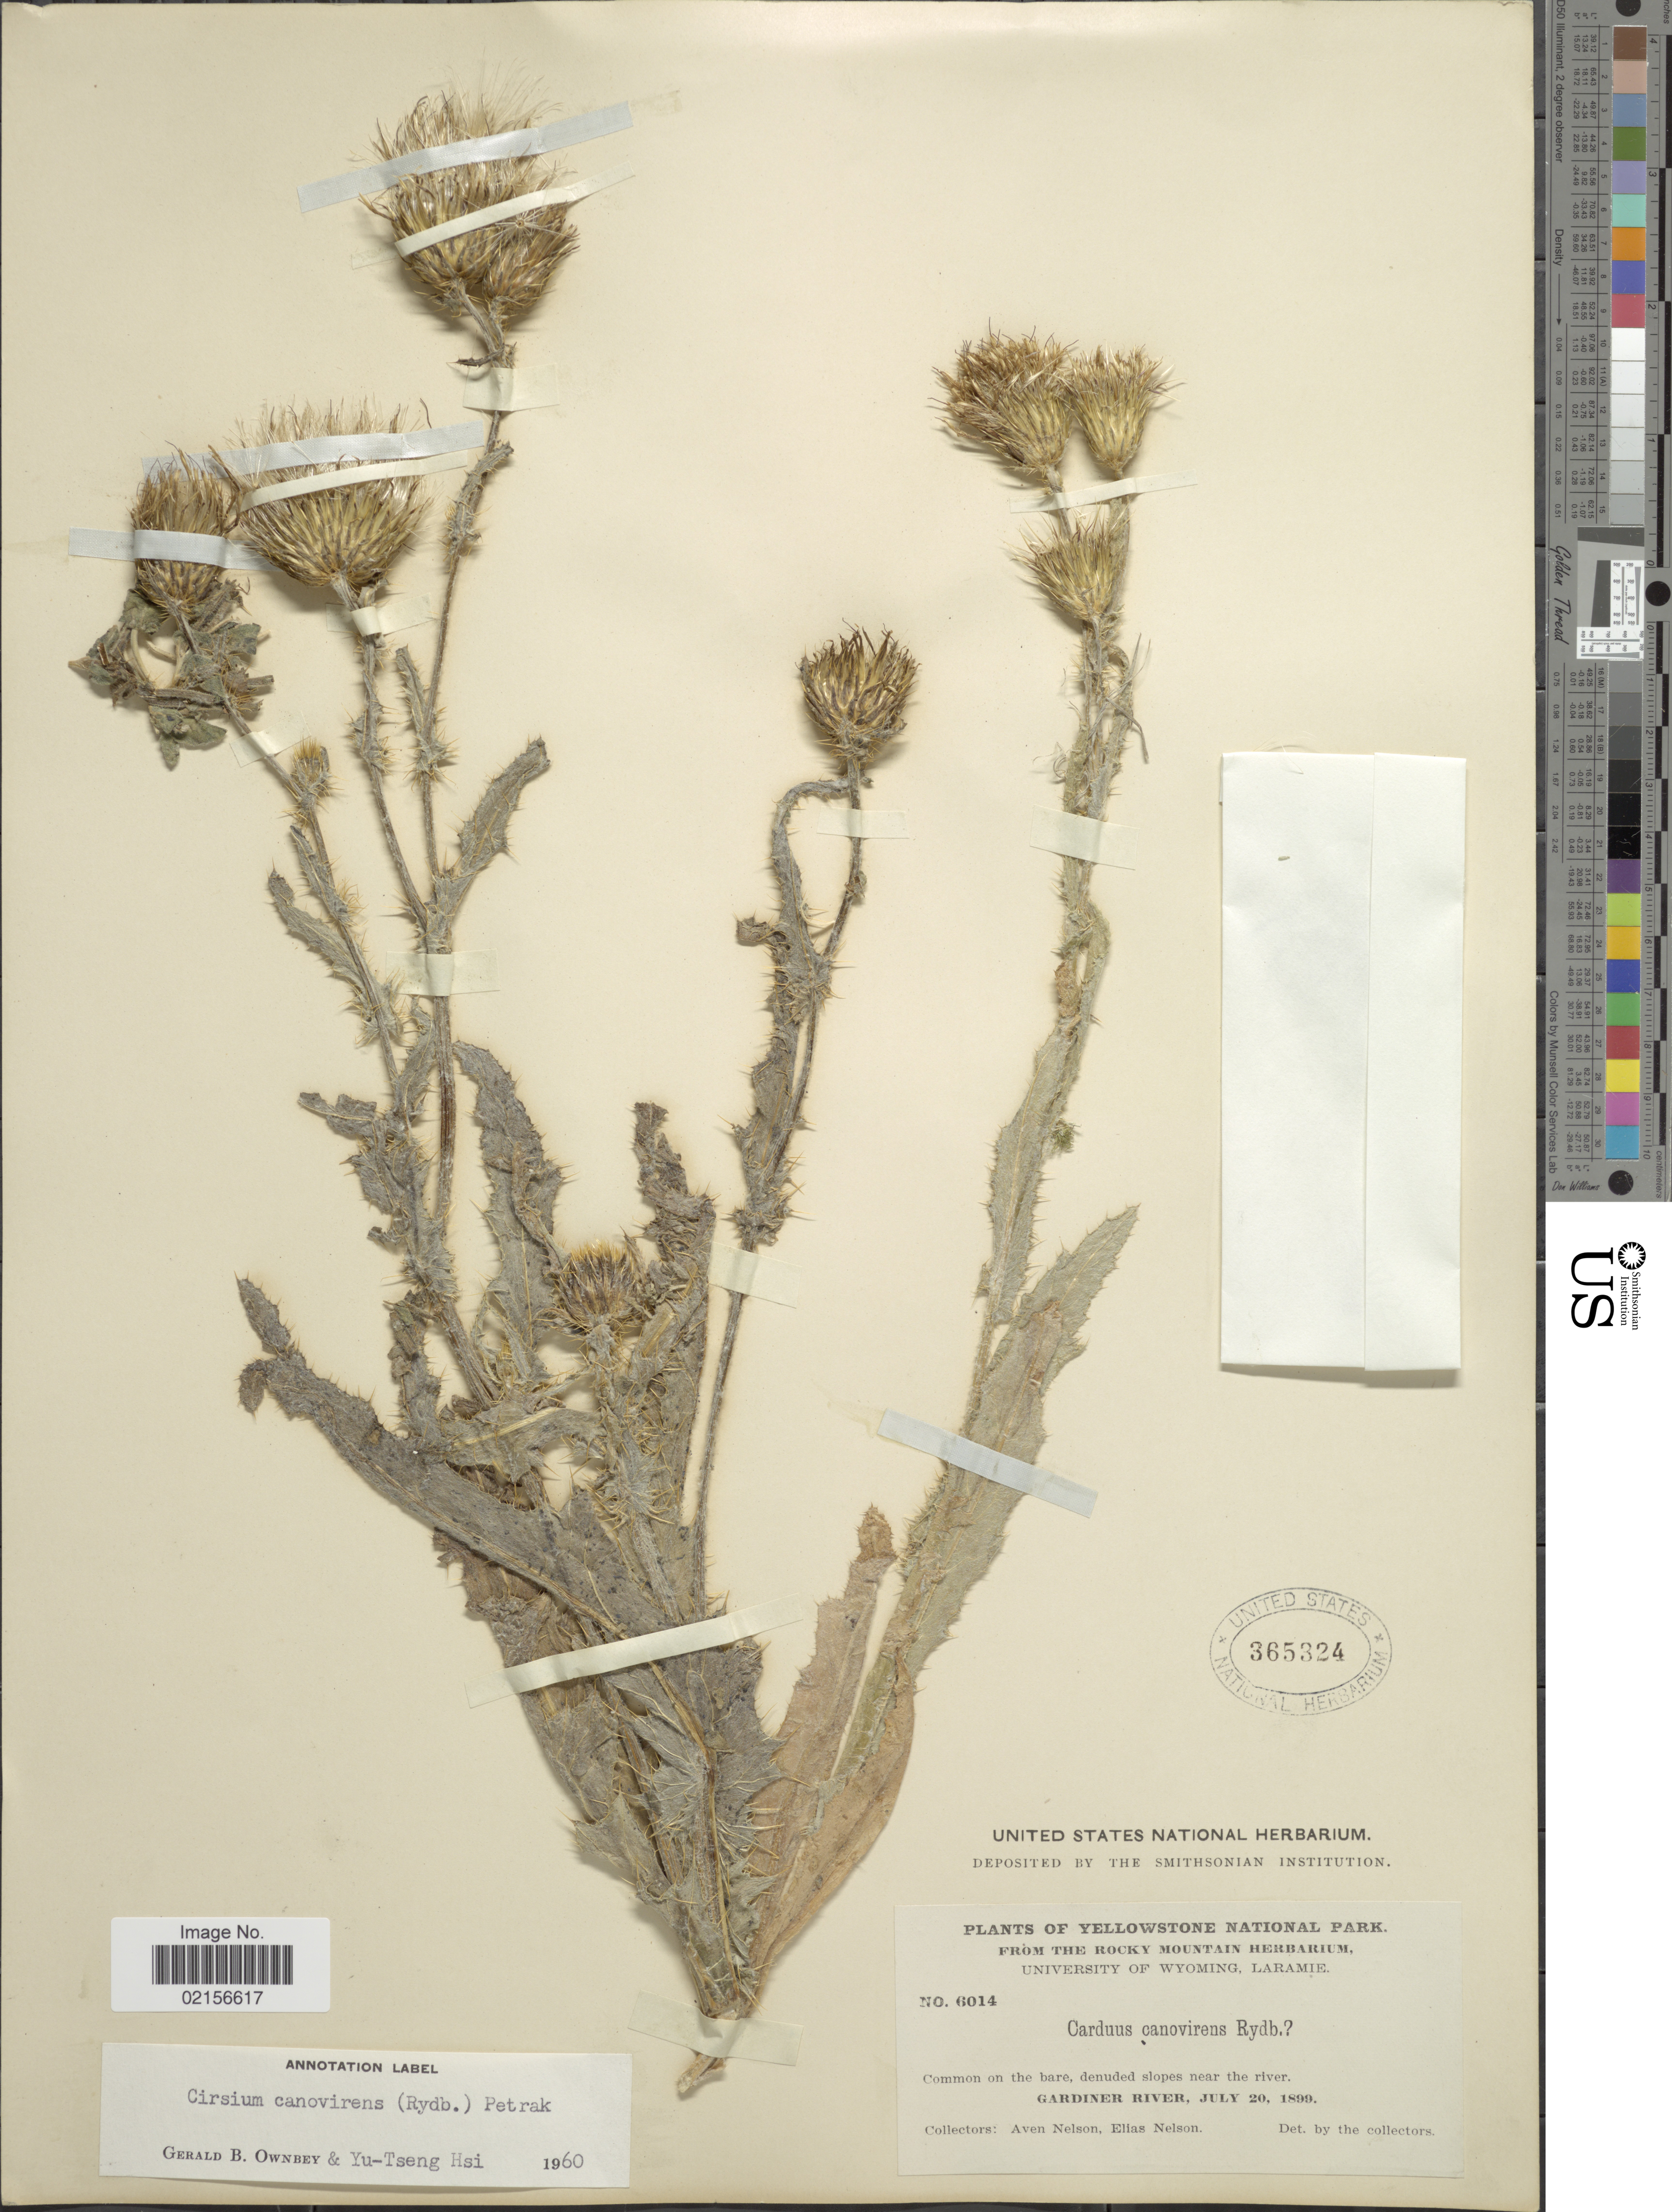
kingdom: Plantae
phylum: Tracheophyta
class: Magnoliopsida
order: Asterales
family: Asteraceae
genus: Cirsium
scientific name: Cirsium cymosum var. canovirens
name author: (Rydb.) D.J. Keil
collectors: A. Nelson & E. Nelson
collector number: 6014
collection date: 1899-07-20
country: United States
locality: Yellowstone National Park, Common on the bare, denuded slopes near the river, Gardiner River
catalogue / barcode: US 365324